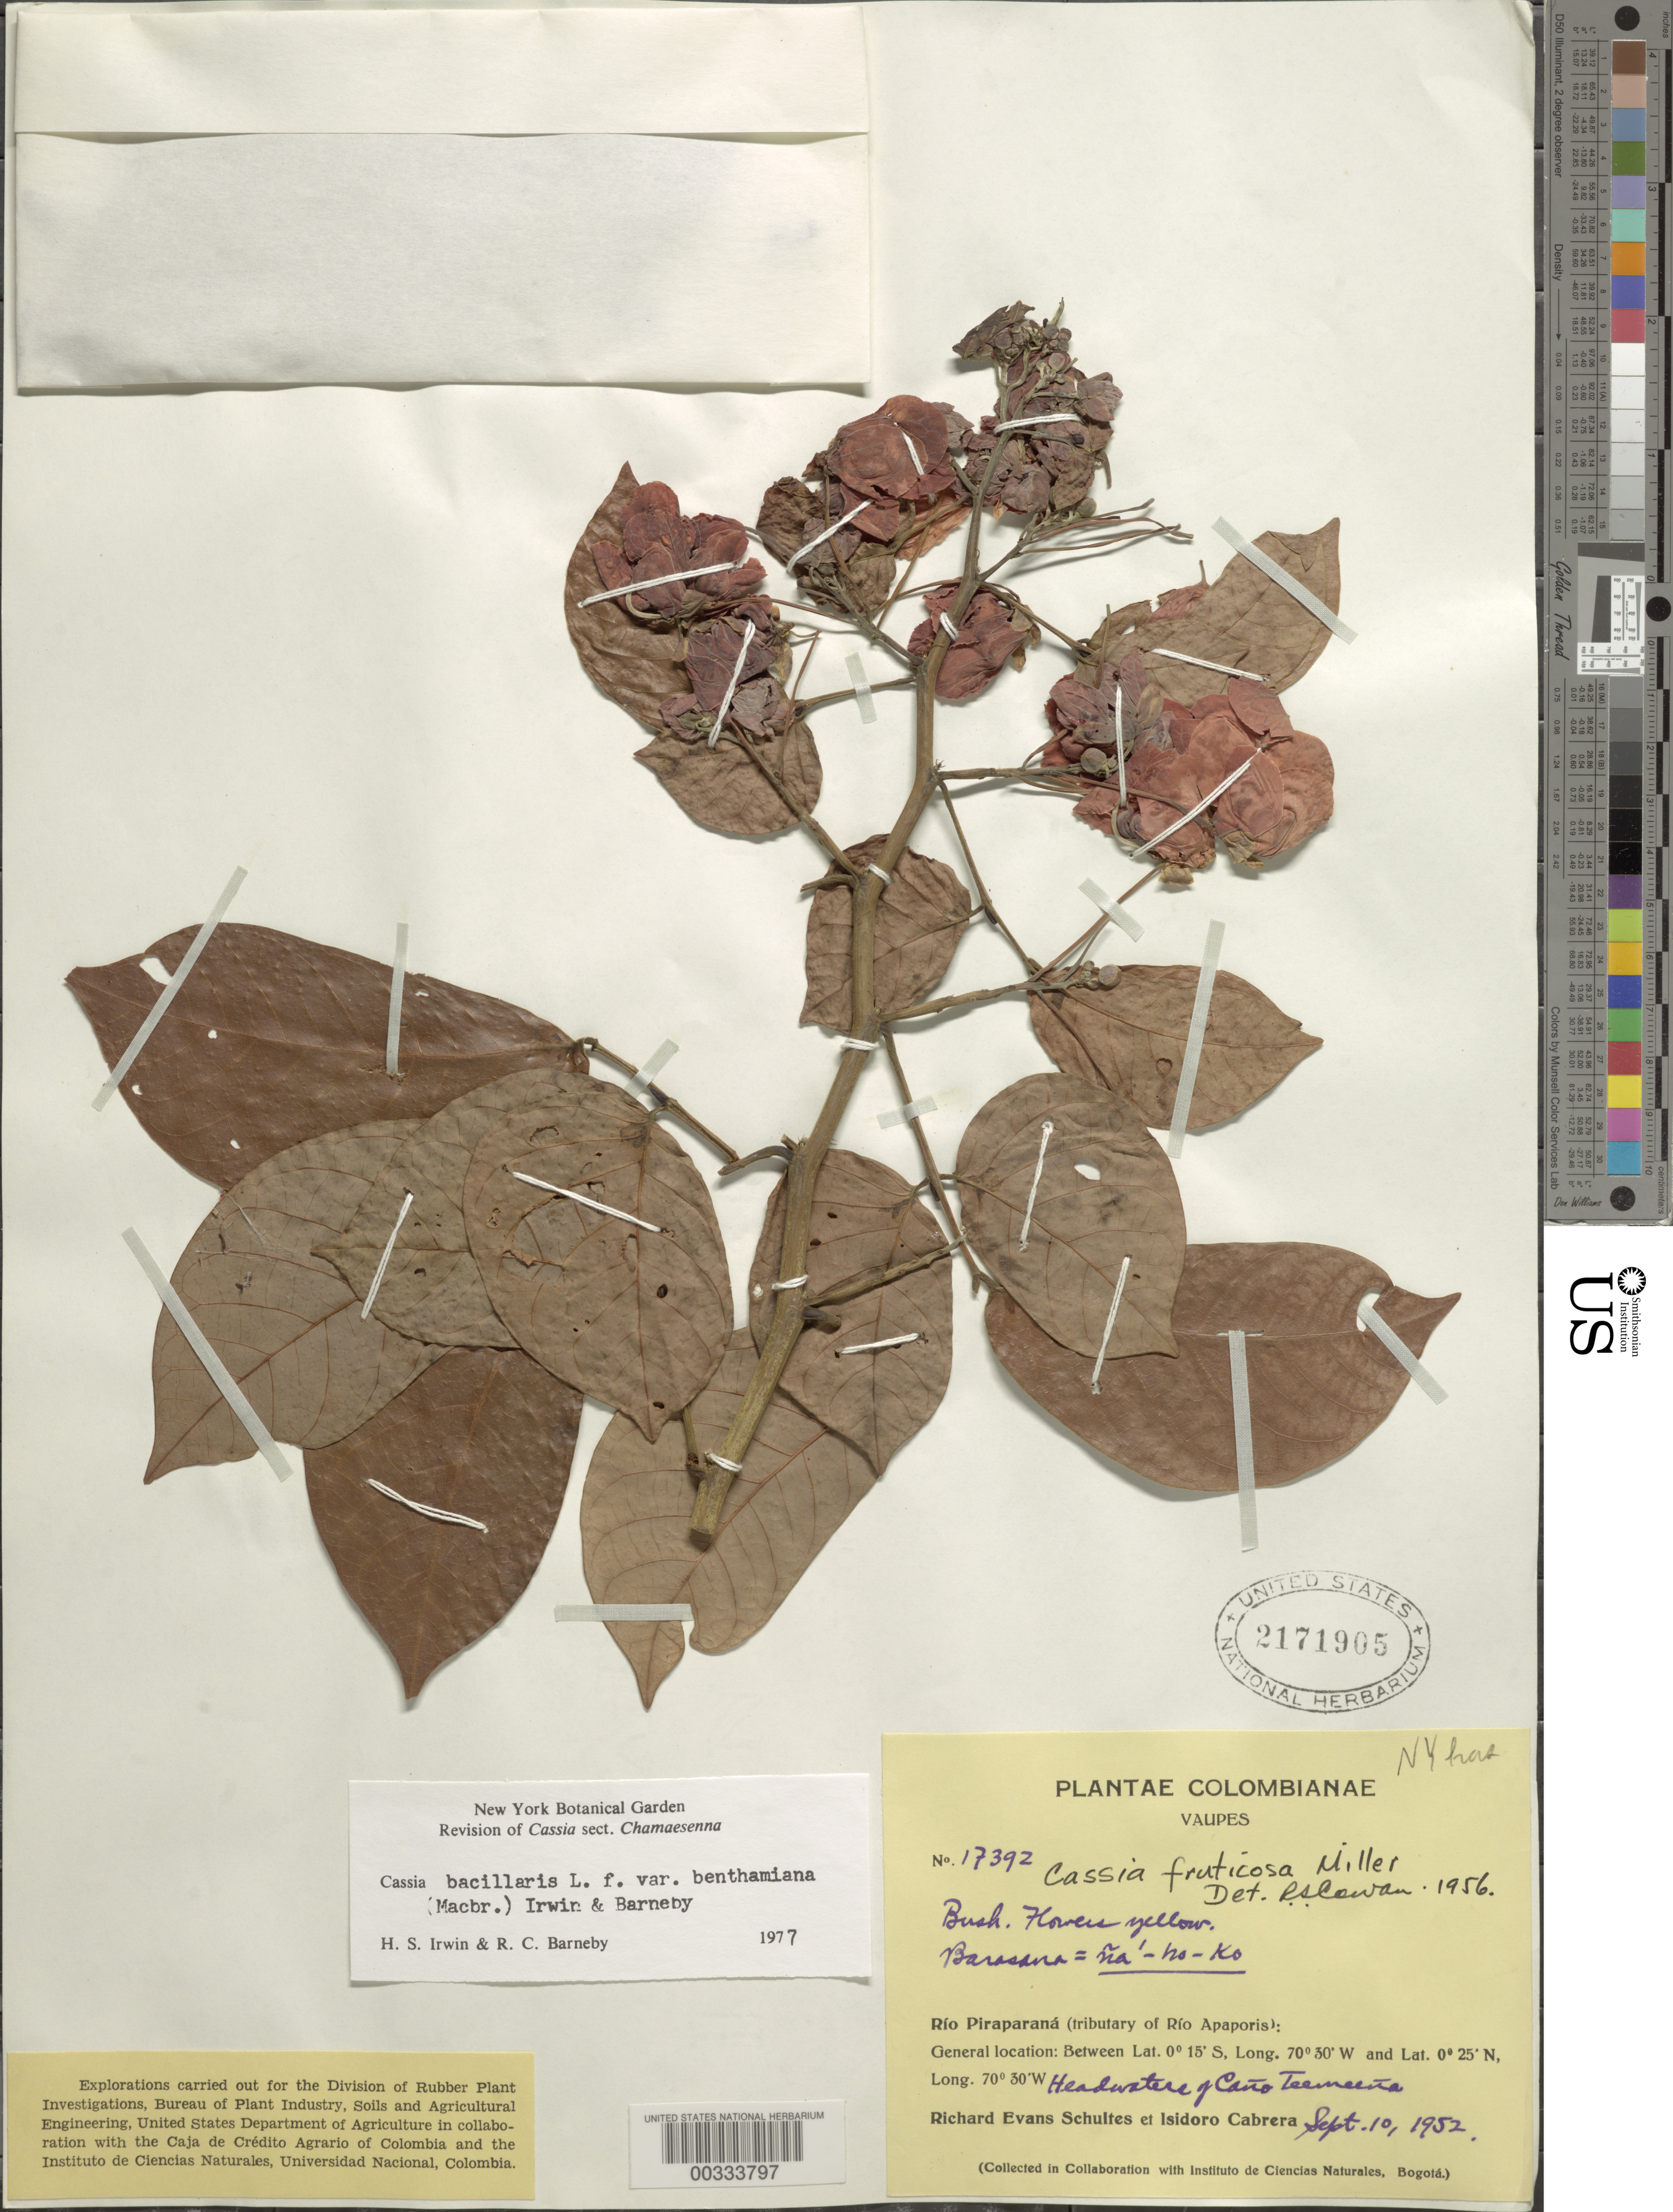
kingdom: Plantae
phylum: Tracheophyta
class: Magnoliopsida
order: Fabales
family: Fabaceae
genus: Senna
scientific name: Senna bacillaris var. benthamiana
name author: (J.F. Macbr.) H.S. Irwin & Barneby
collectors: R. E. Schultes & I. Cabrera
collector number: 17392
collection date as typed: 10 Sep 1952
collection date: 1952-09-10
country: Colombia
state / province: Vaupés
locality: Headwaters of Caño Teemeena; Rio Piraparana, tributary of Rio Apaporis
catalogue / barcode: US 2171905